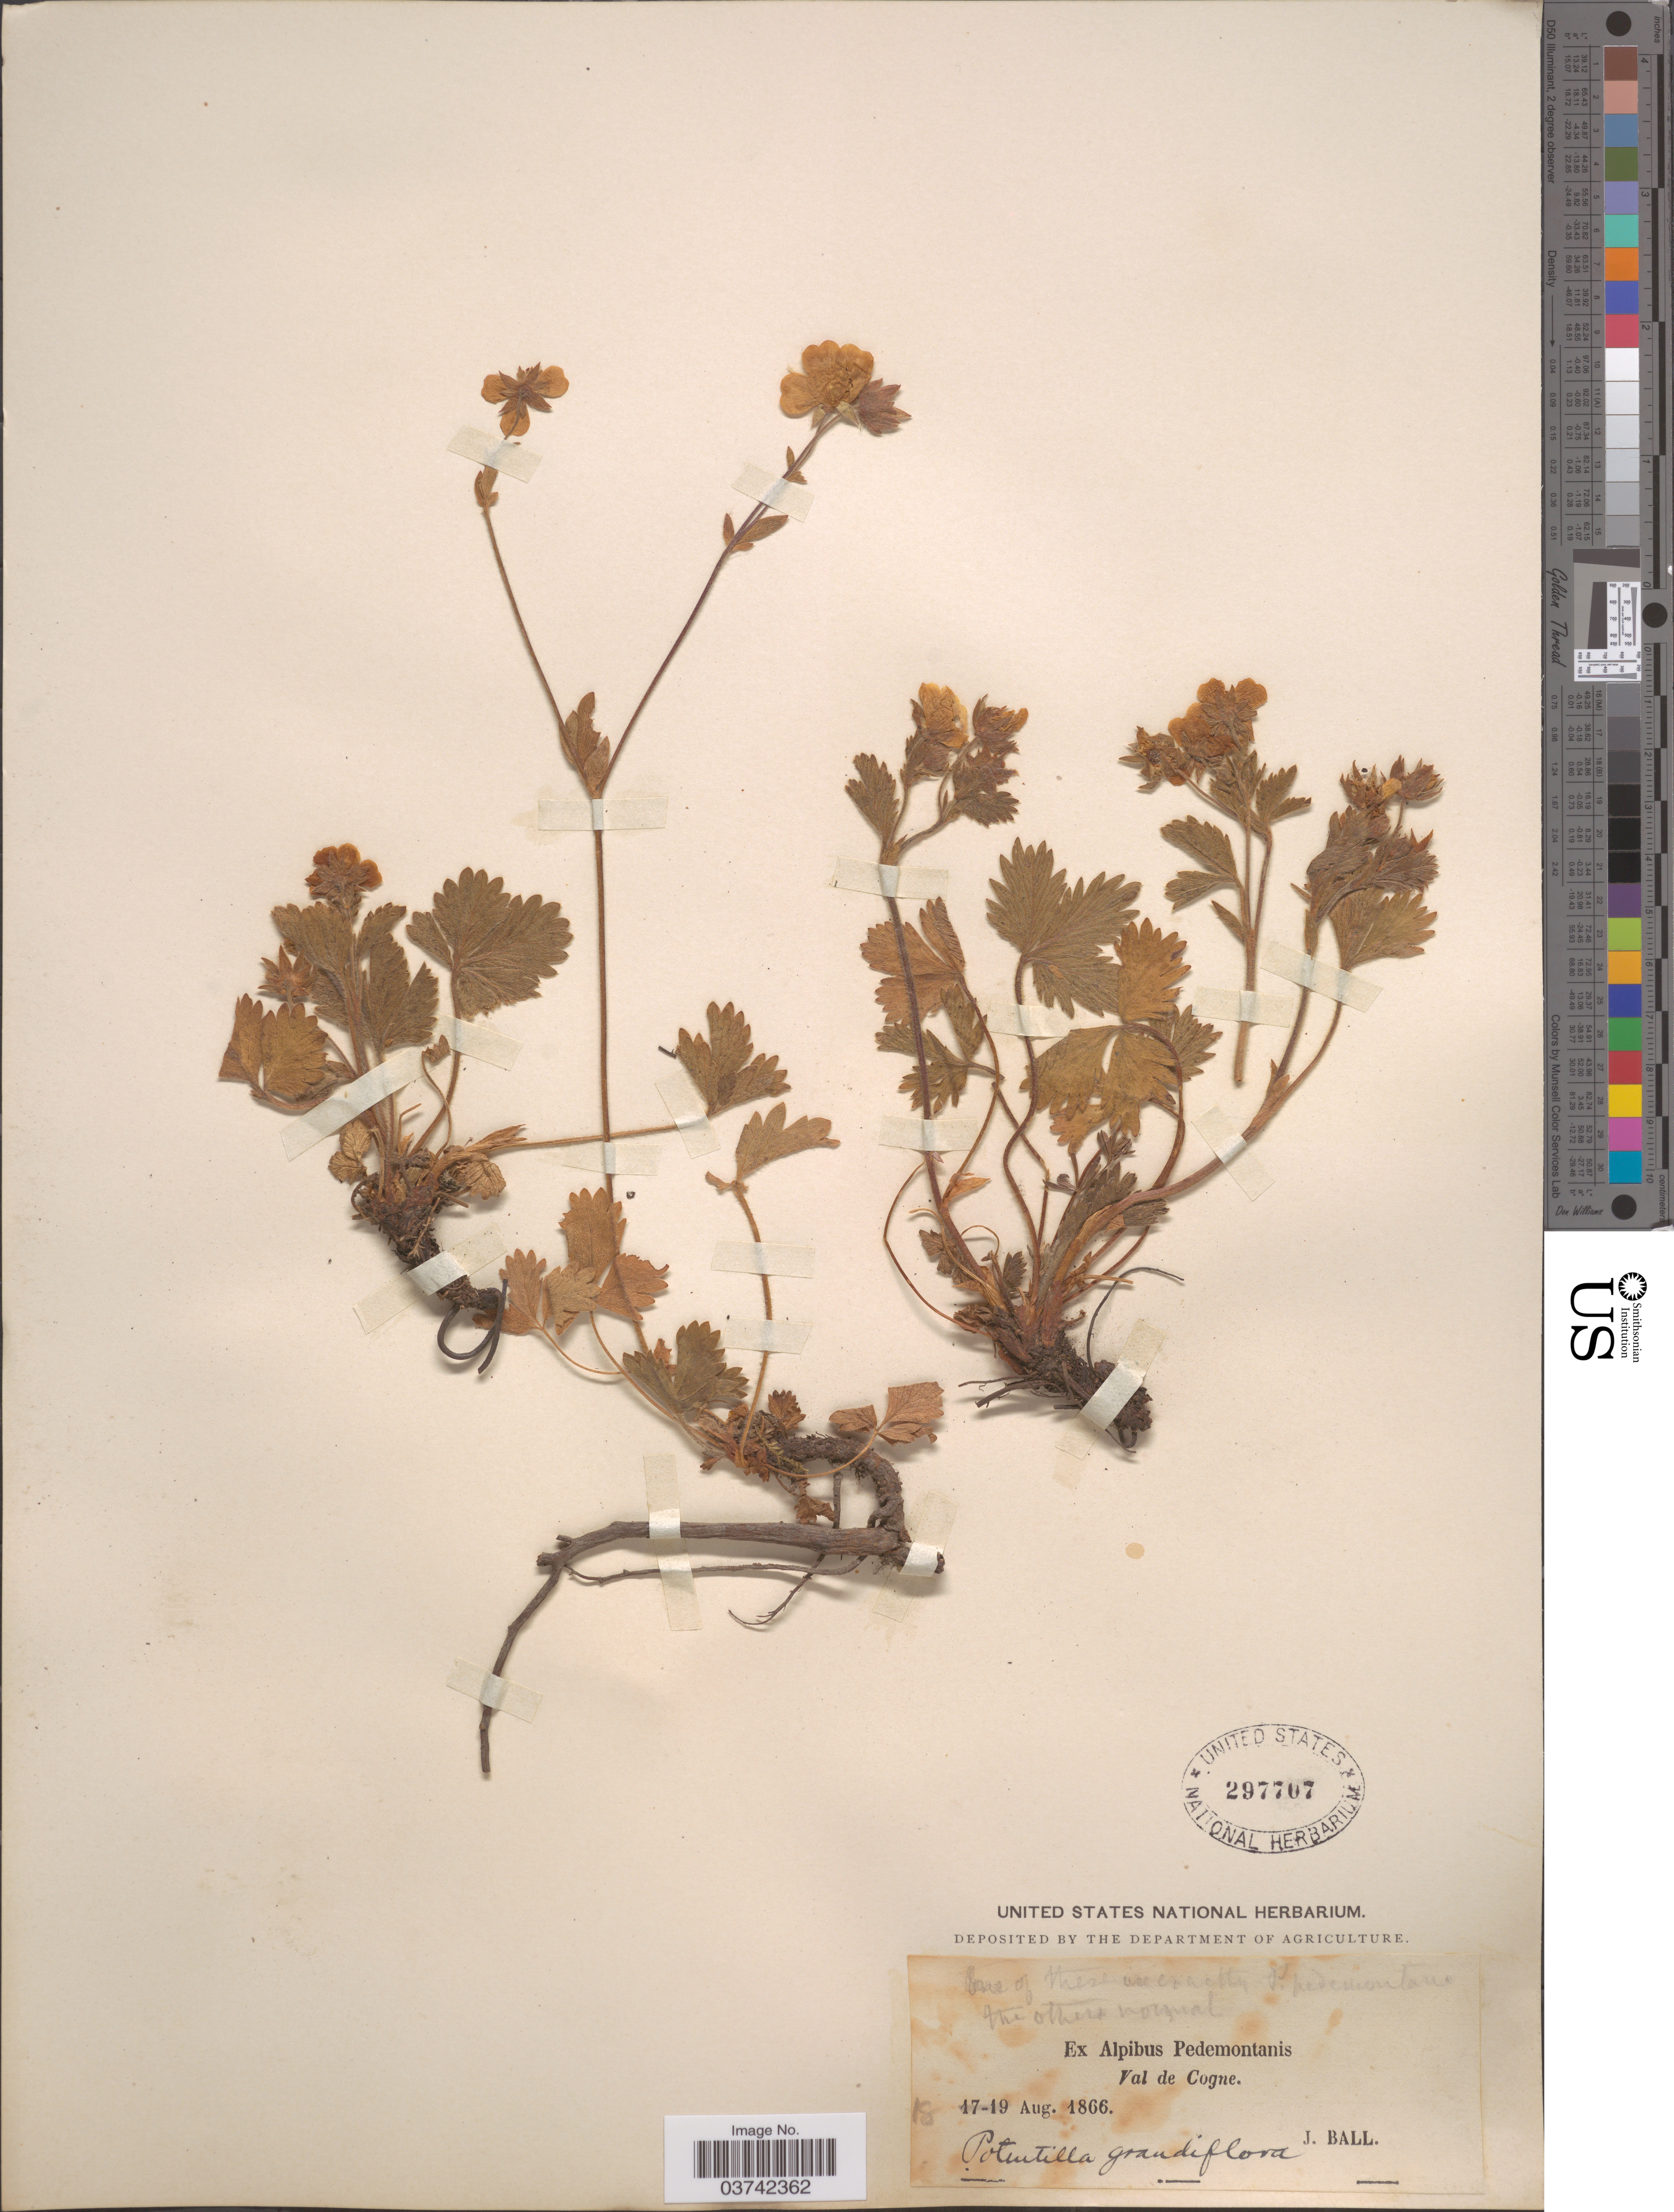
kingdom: Plantae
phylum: Tracheophyta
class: Magnoliopsida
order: Rosales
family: Rosaceae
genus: Potentilla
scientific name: Potentilla grandiflora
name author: L.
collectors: J. Ball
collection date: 1866-08-18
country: Italy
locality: Ex Alpibus Pedemontanis Val de Cogne.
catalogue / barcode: US 297707